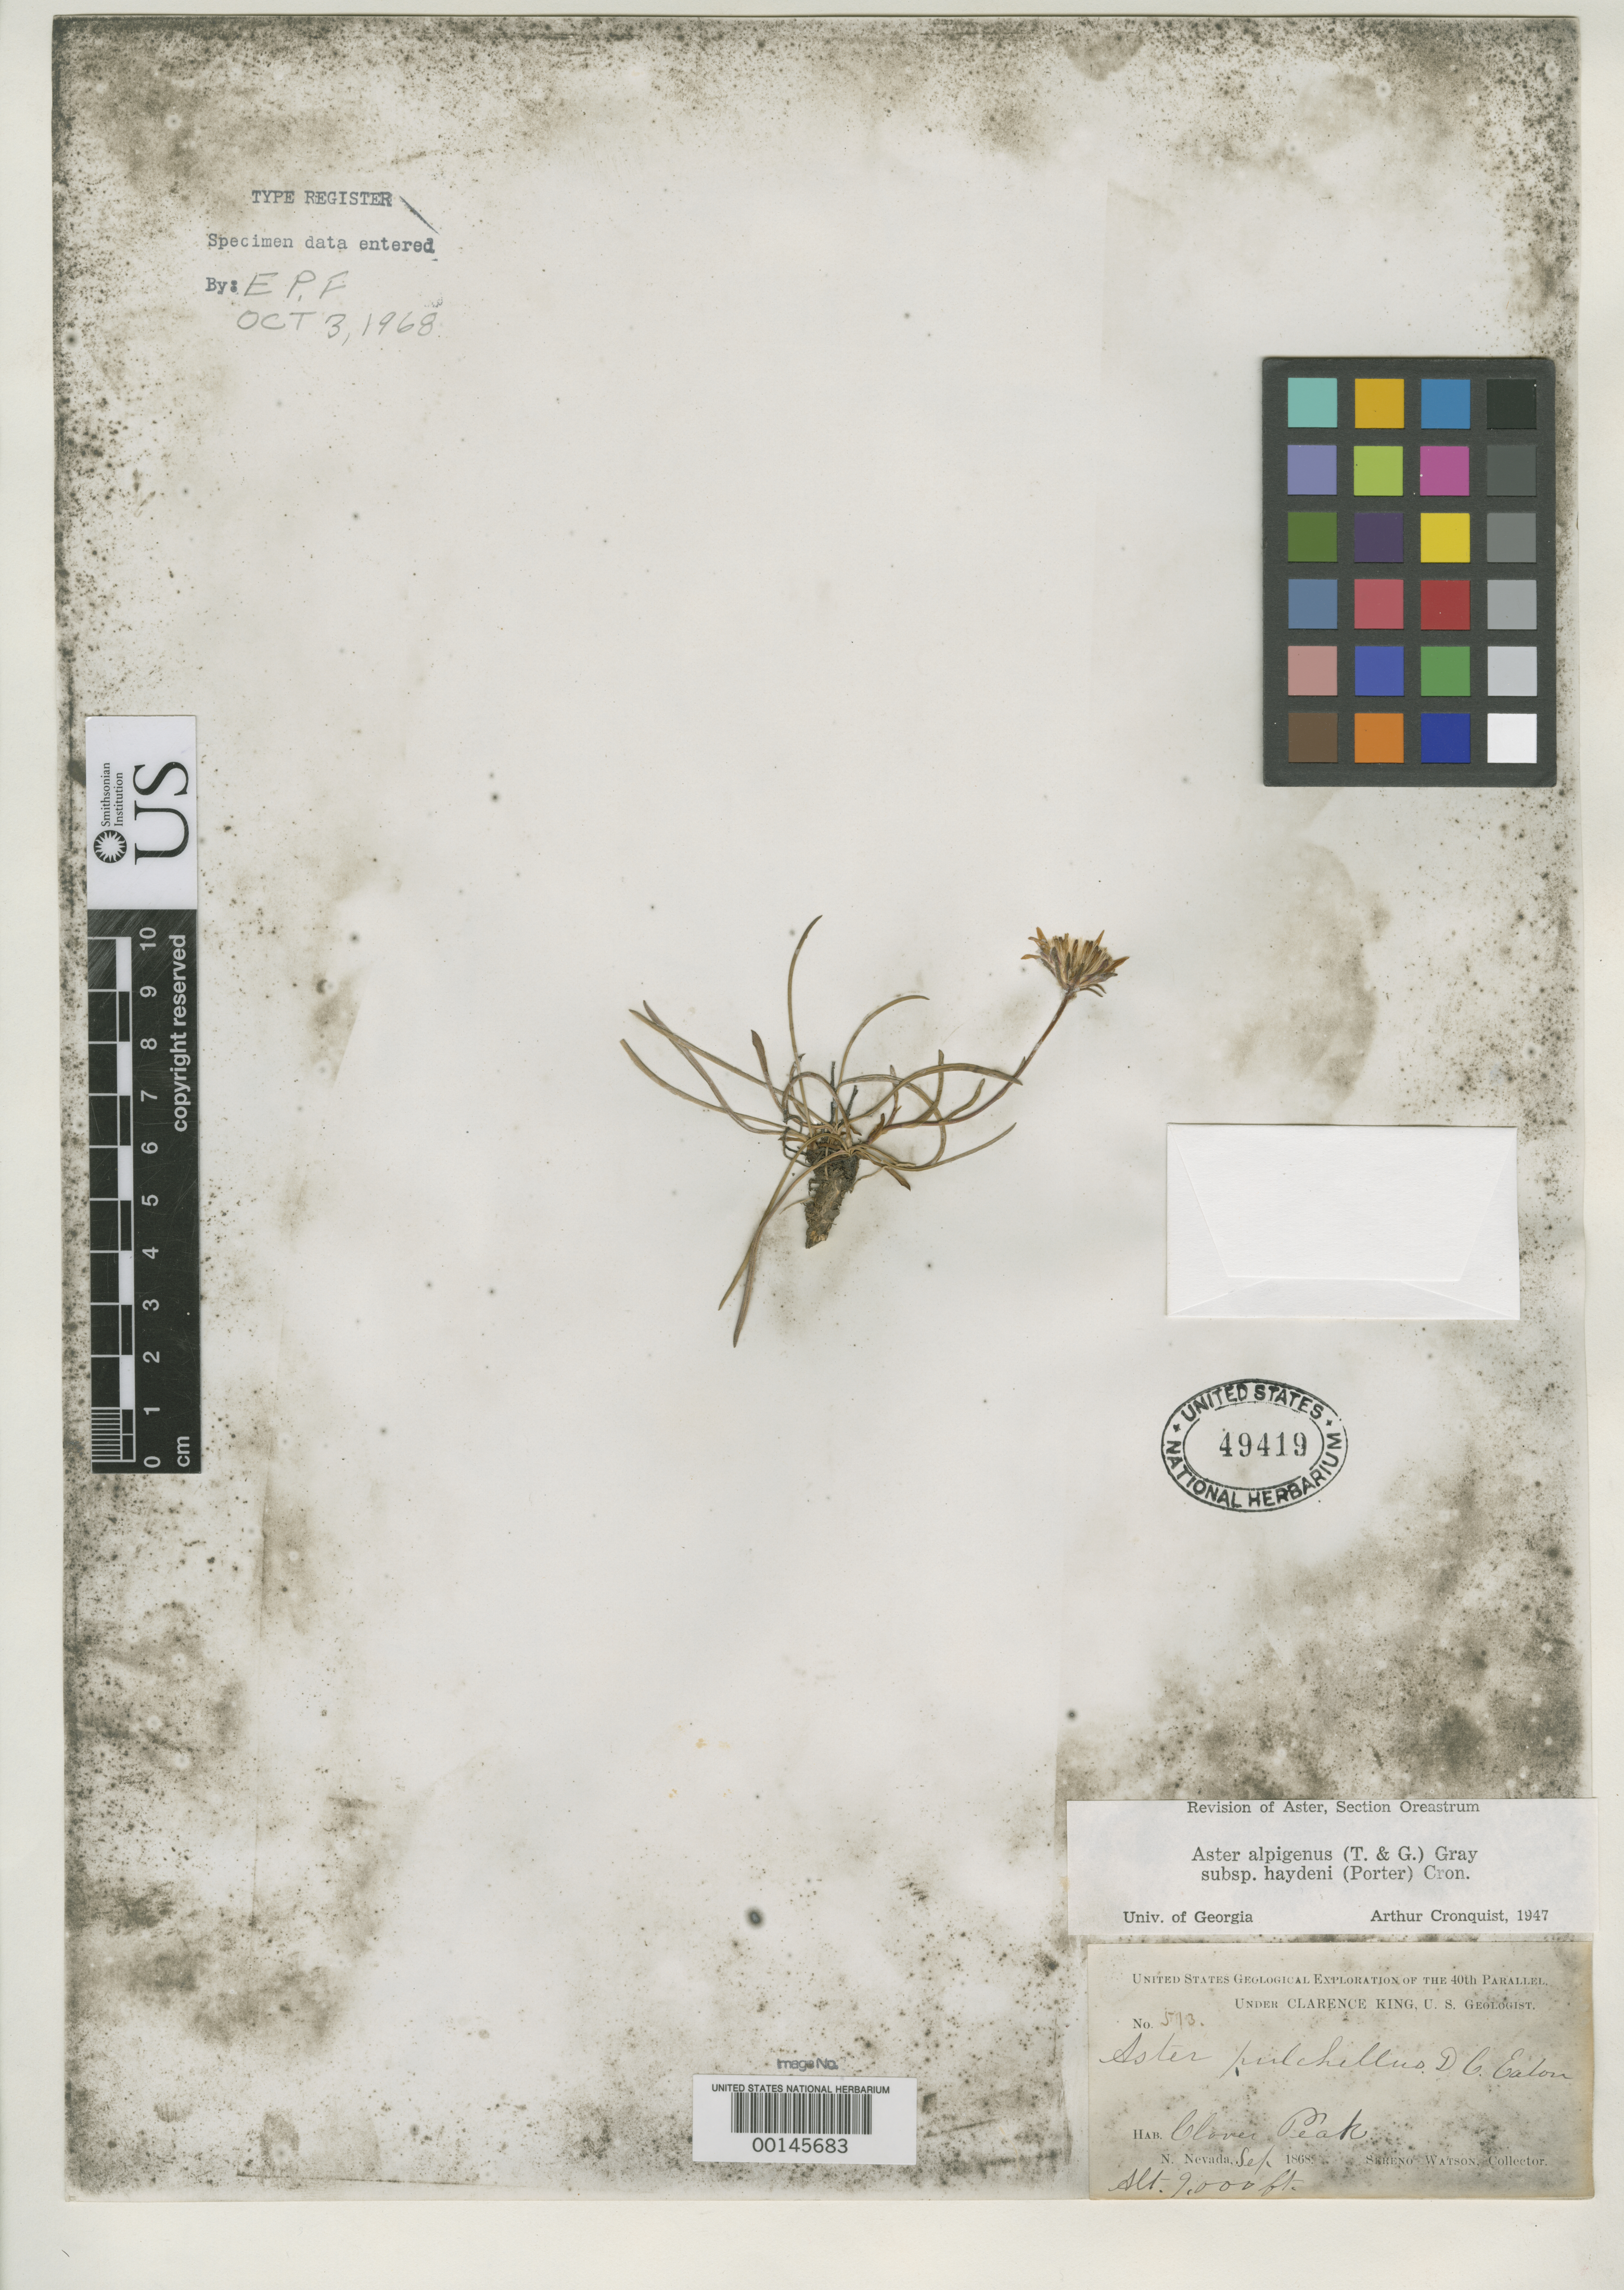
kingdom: Plantae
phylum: Tracheophyta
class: Magnoliopsida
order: Asterales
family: Asteraceae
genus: Aster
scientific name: Aster pulchellus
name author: D.C. Eaton in C. King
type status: Isotype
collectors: S. Watson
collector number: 513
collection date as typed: Sep 1868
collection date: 1868-09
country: United States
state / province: Nevada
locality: South Clover Peak.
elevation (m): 2743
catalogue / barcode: US 49419